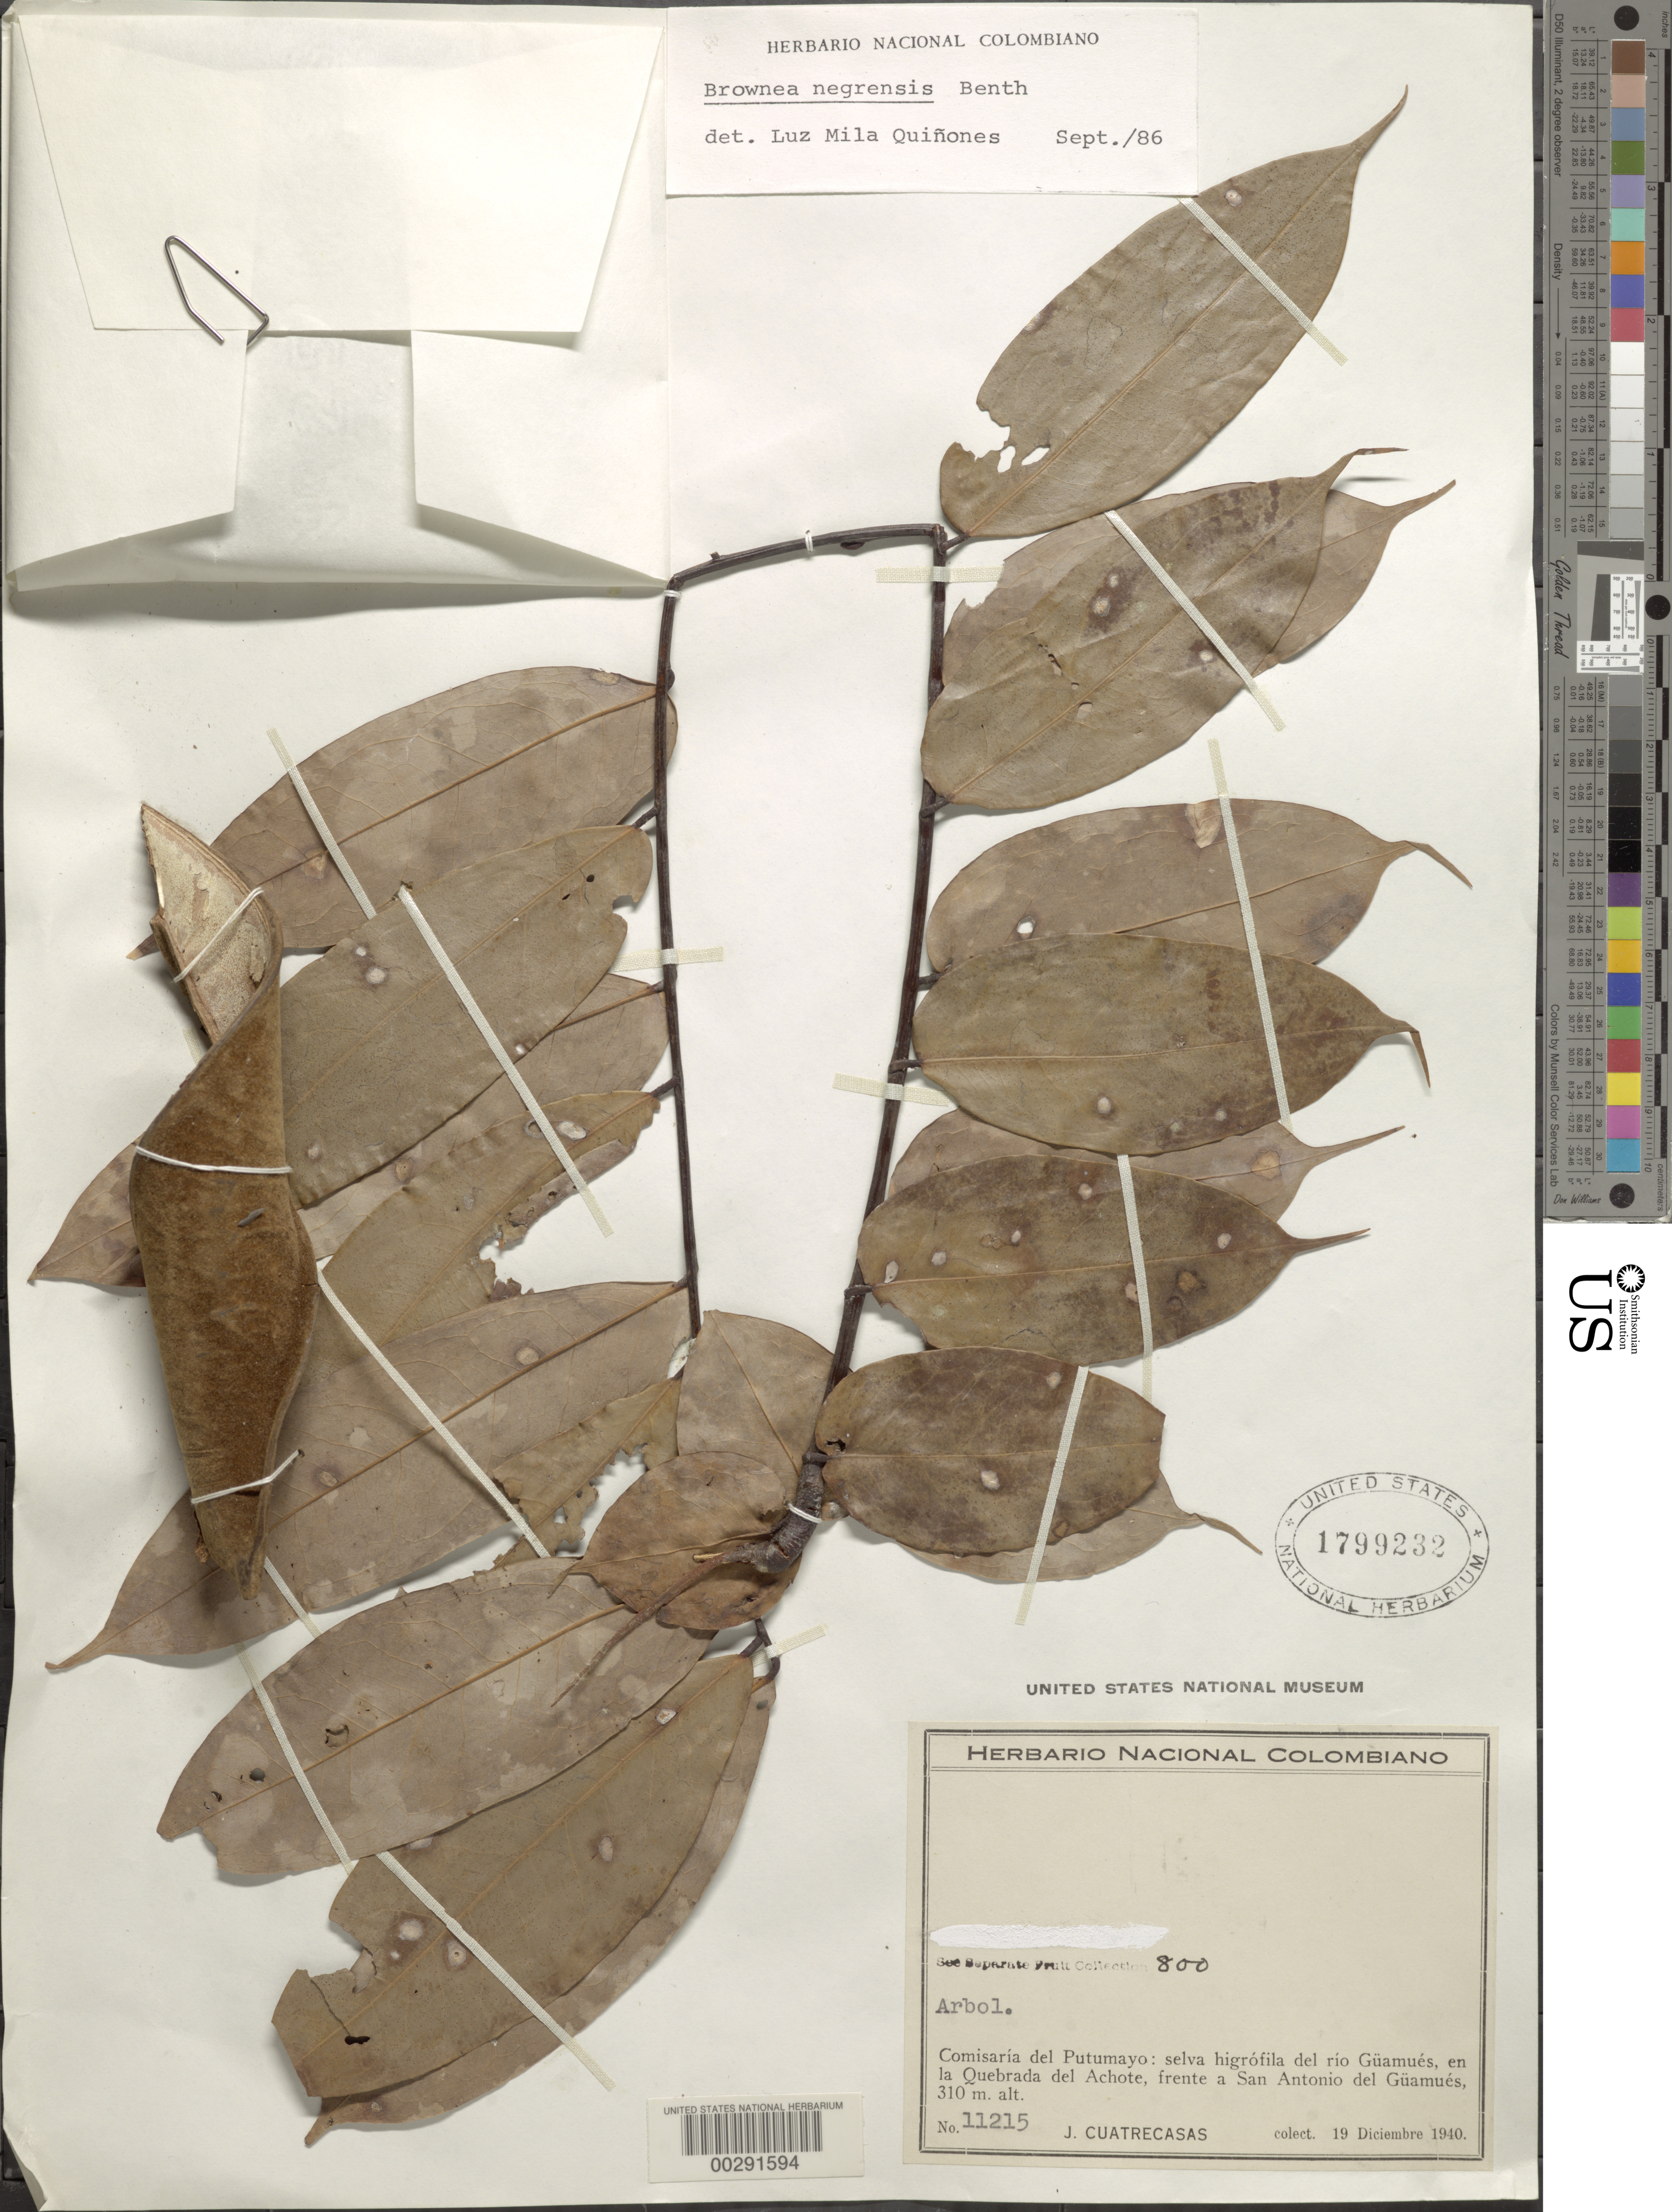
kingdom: Plantae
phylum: Tracheophyta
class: Magnoliopsida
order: Fabales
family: Fabaceae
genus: Brownea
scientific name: Brownea grandiceps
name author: Jacq.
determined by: Santos-Silva, J.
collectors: J. Cuatrecasas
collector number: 11215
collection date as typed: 19 Dec 1940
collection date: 1940-12-19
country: Colombia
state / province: Putumayo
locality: Rio Guamues, on the Quebrada del Achote, opposite San Antonia del Guamues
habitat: Rain forest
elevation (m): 310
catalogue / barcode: US 1799232